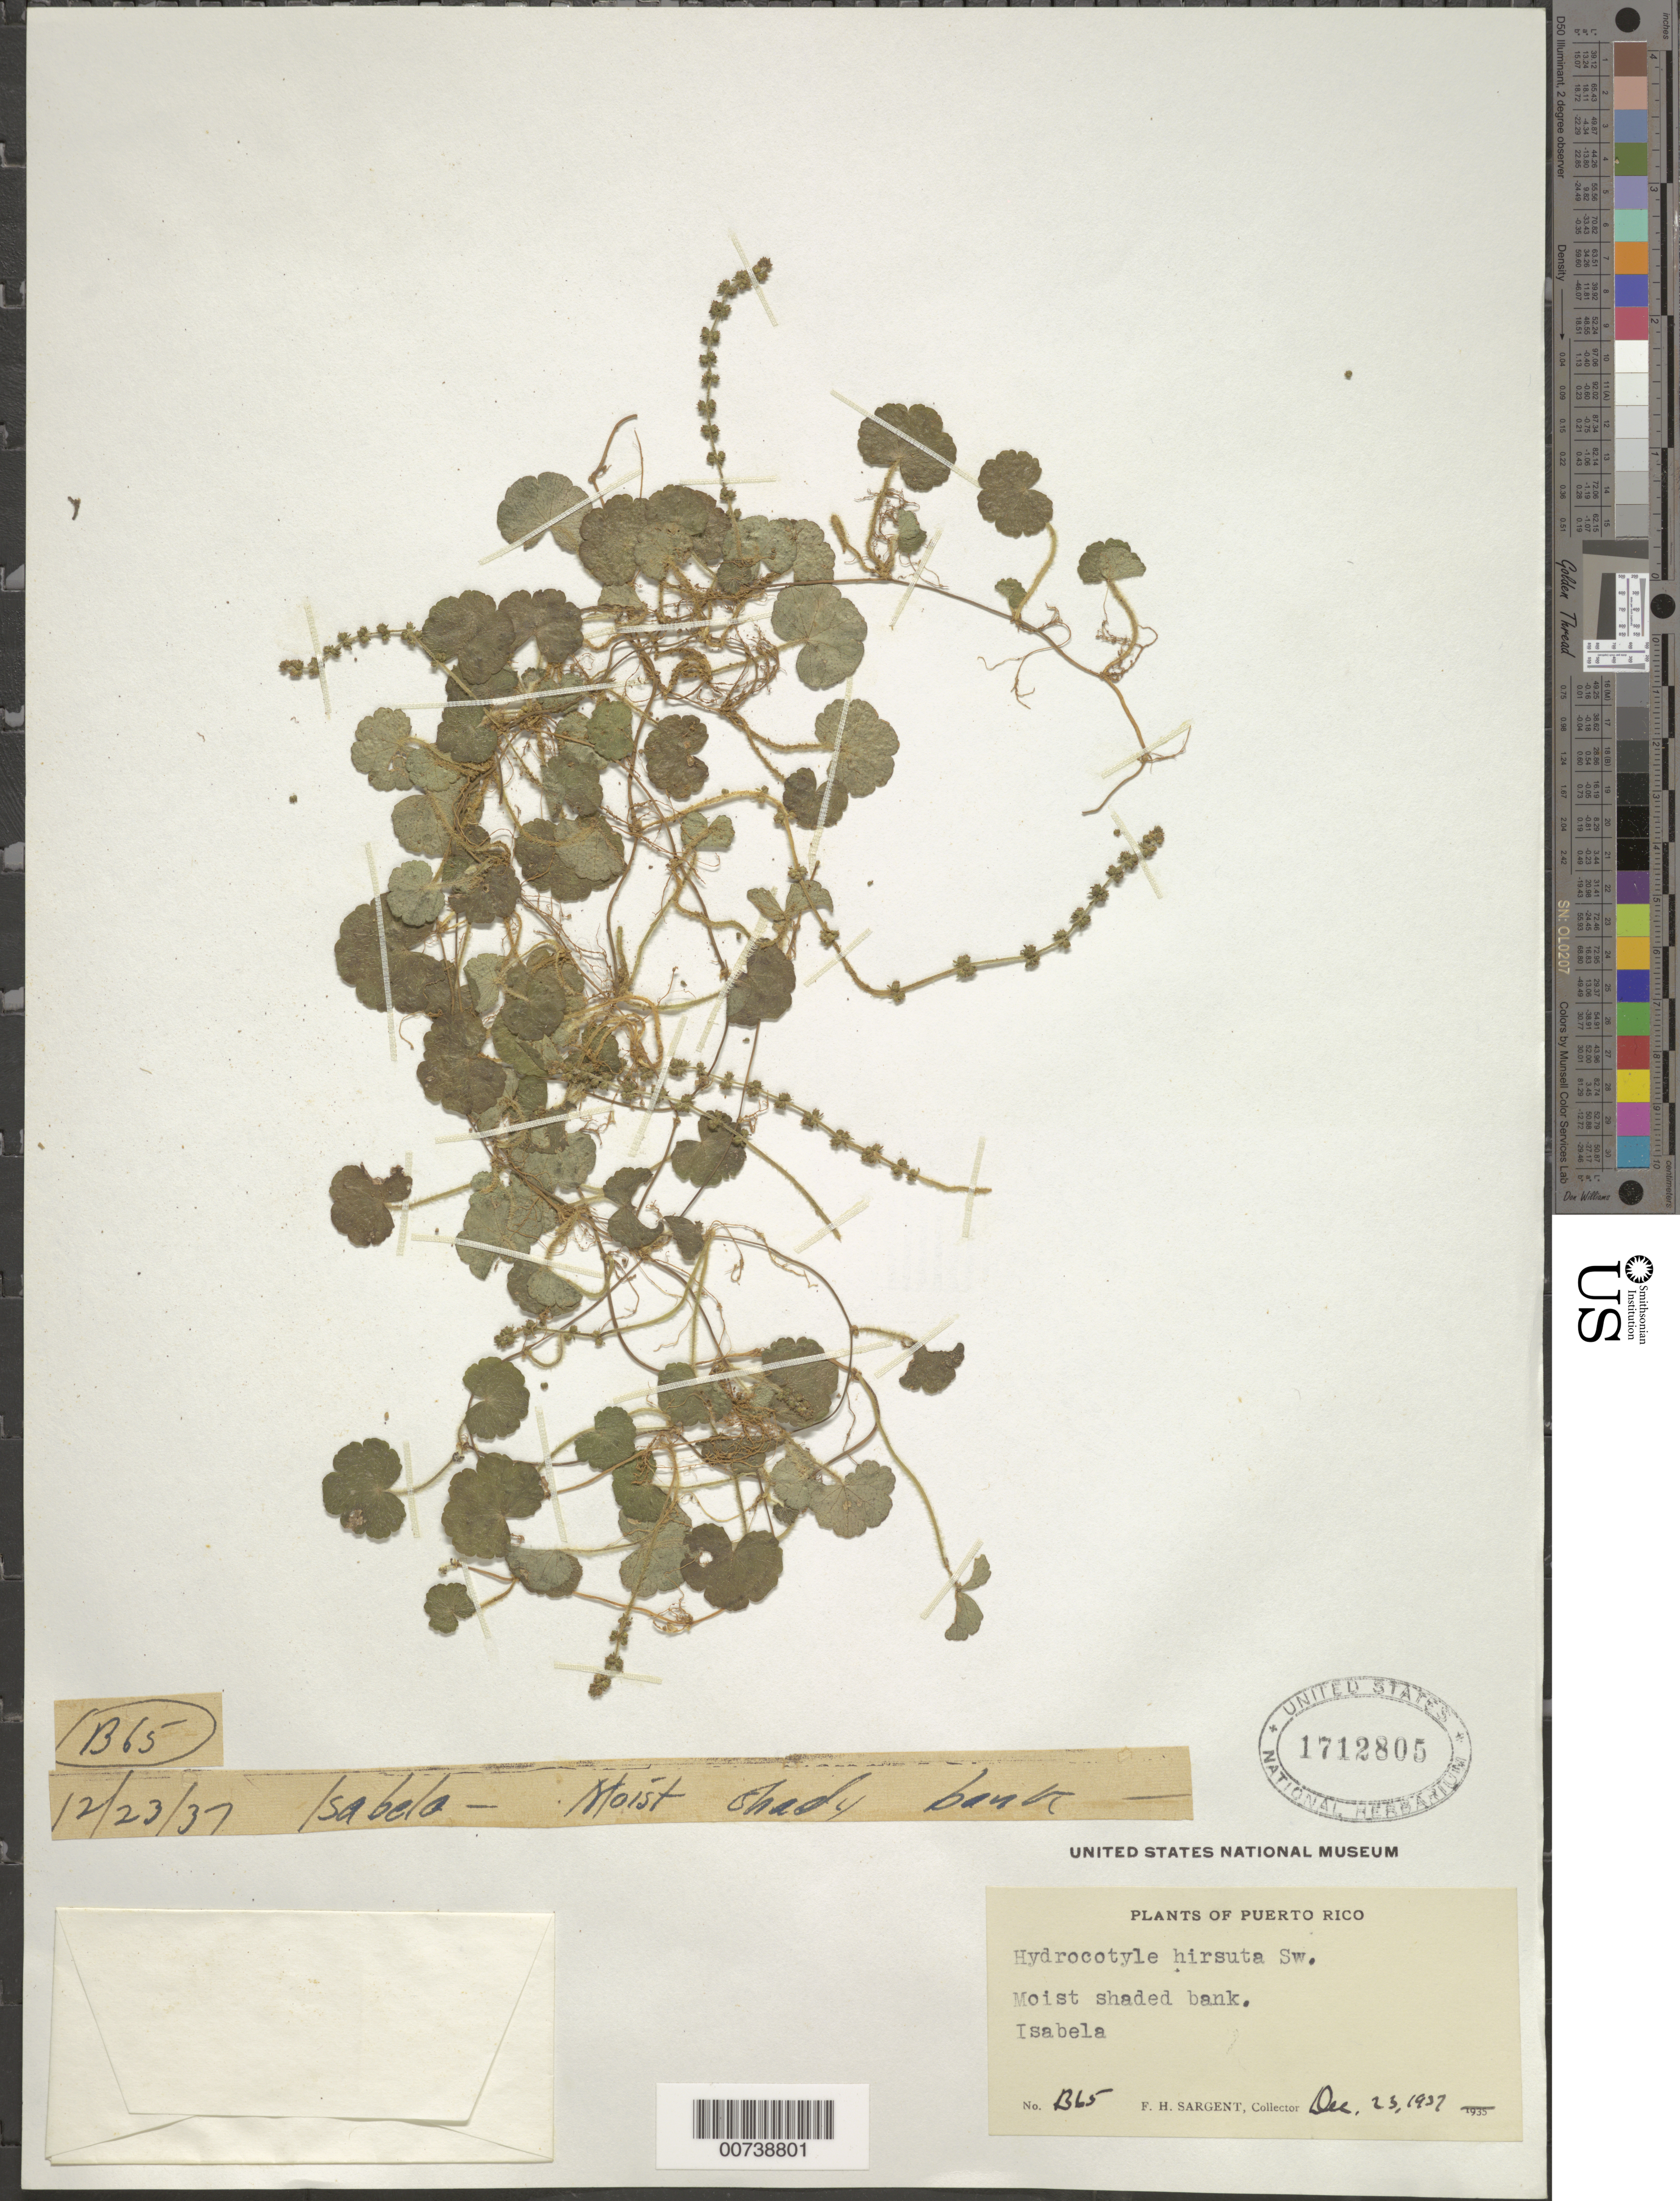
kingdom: Plantae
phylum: Tracheophyta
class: Magnoliopsida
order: Apiales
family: Araliaceae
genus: Hydrocotyle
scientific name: Hydrocotyle hirsuta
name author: Sw.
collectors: F. H. Sargent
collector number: B65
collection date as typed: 23 Dec 1937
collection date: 1937-12-23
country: Puerto Rico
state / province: Isabela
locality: Isabela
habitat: Moist shaded bank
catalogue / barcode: US 1712805